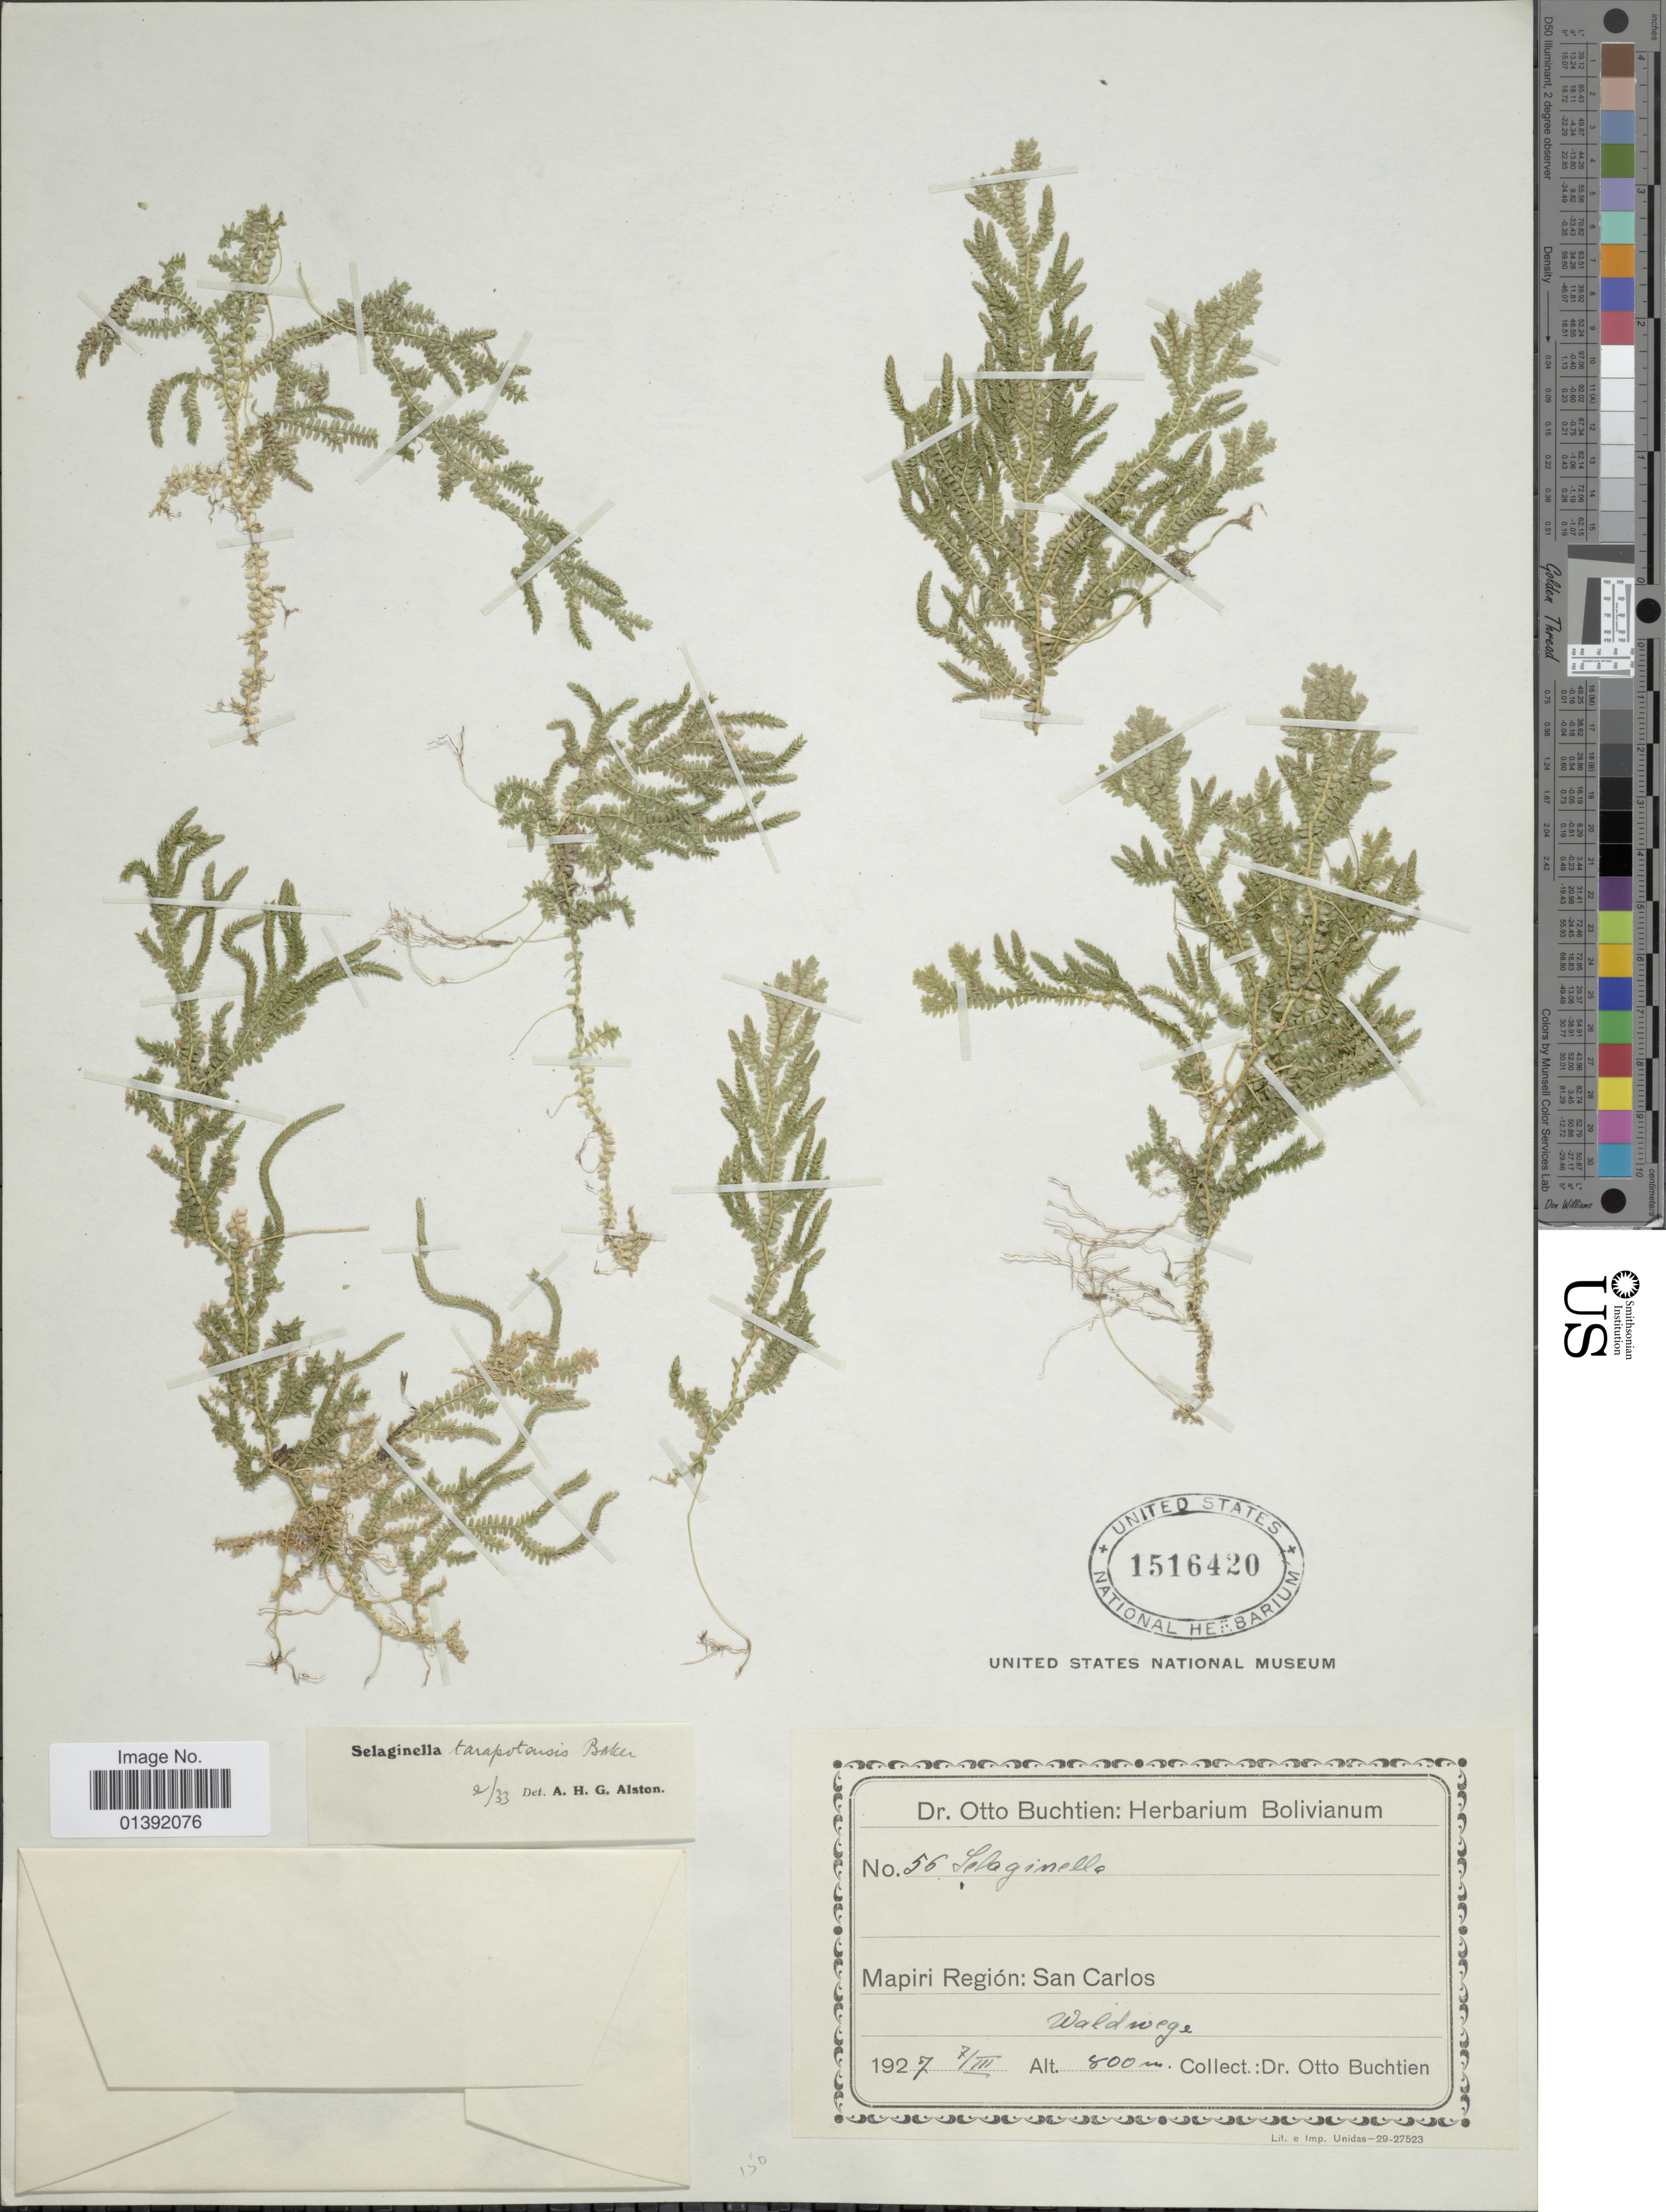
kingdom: Plantae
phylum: Tracheophyta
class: Lycopodiopsida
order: Selaginellales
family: Selaginellaceae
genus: Selaginella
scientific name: Selaginella tarapotensis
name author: Baker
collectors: O. Buchtien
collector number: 56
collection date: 1927-03-07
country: Bolivia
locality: Mapiri Region: San Carlos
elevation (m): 800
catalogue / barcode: US 1516420